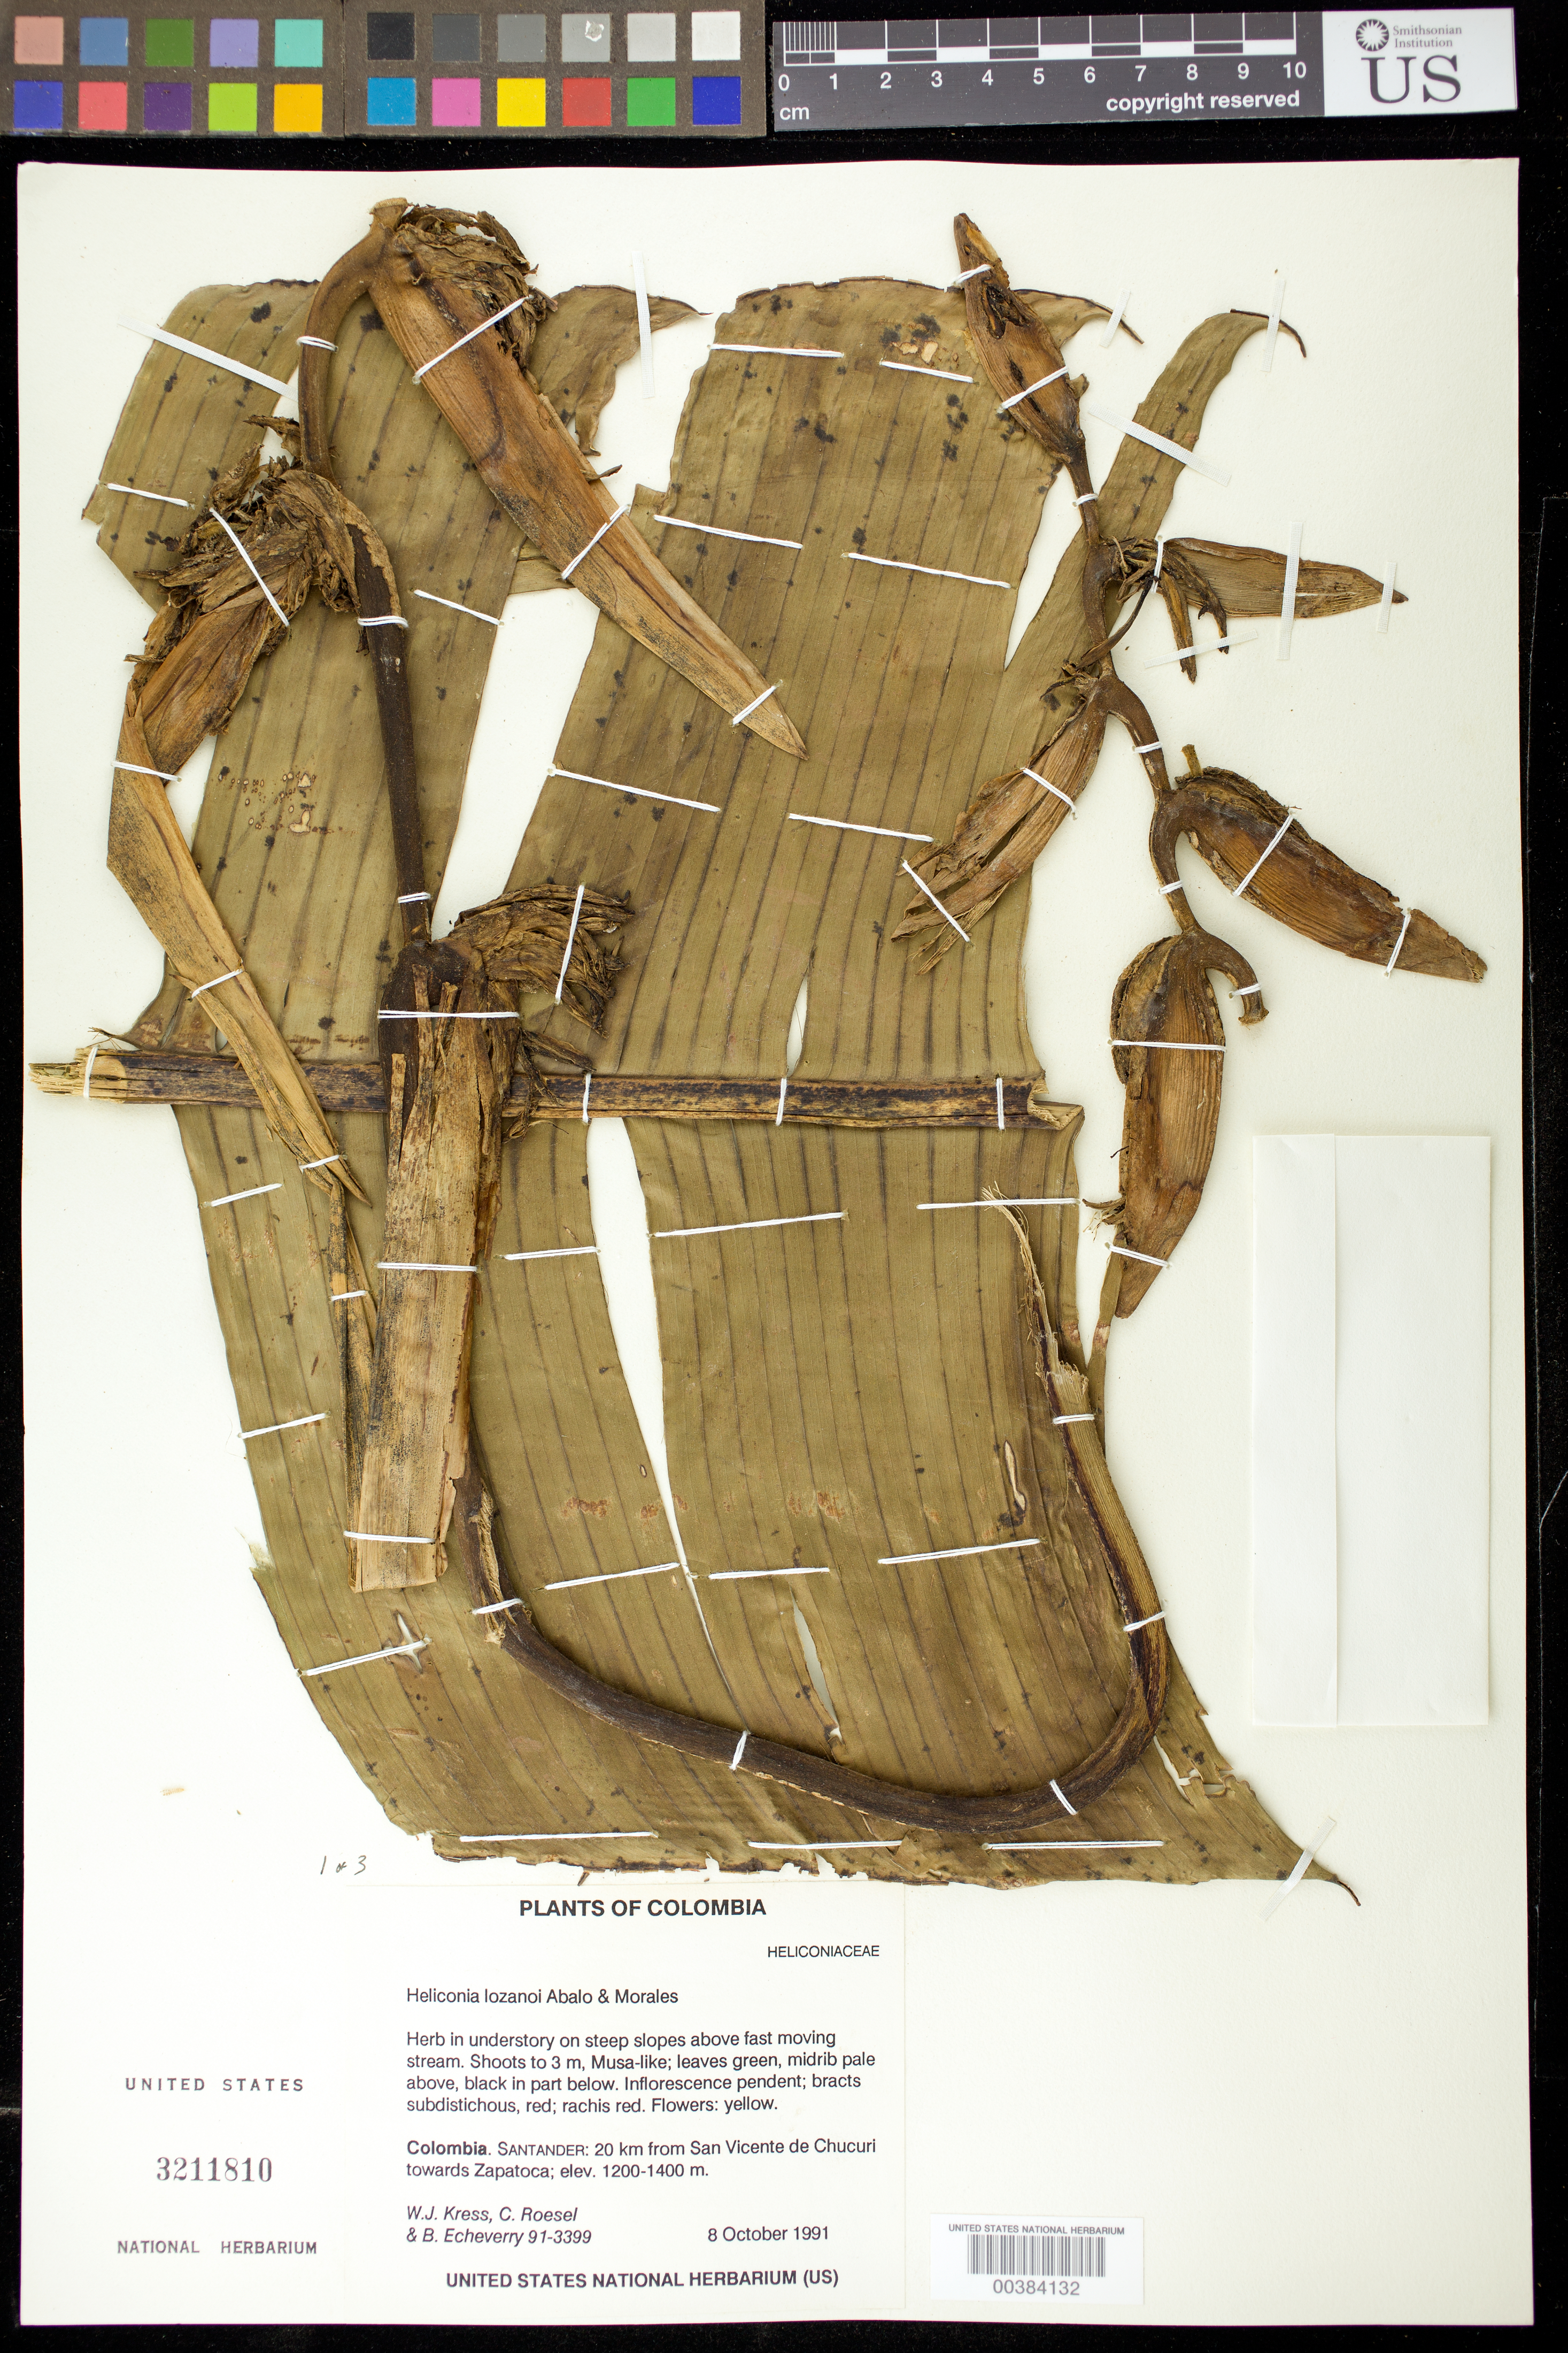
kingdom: Plantae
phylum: Tracheophyta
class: Liliopsida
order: Zingiberales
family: Heliconiaceae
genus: Heliconia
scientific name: Heliconia lozanoi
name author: Abalo & G. Morales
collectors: W. J. Kress, C. S. Roesel & B. Echeverry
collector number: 91-3399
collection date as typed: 08 Oct 1991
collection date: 1991-10-08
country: Colombia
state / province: Santander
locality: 20 km from San Vicente de Chucuri towards zapatoca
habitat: Understory on steep slopes above fast moving stream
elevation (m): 1200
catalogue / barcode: US 3211810